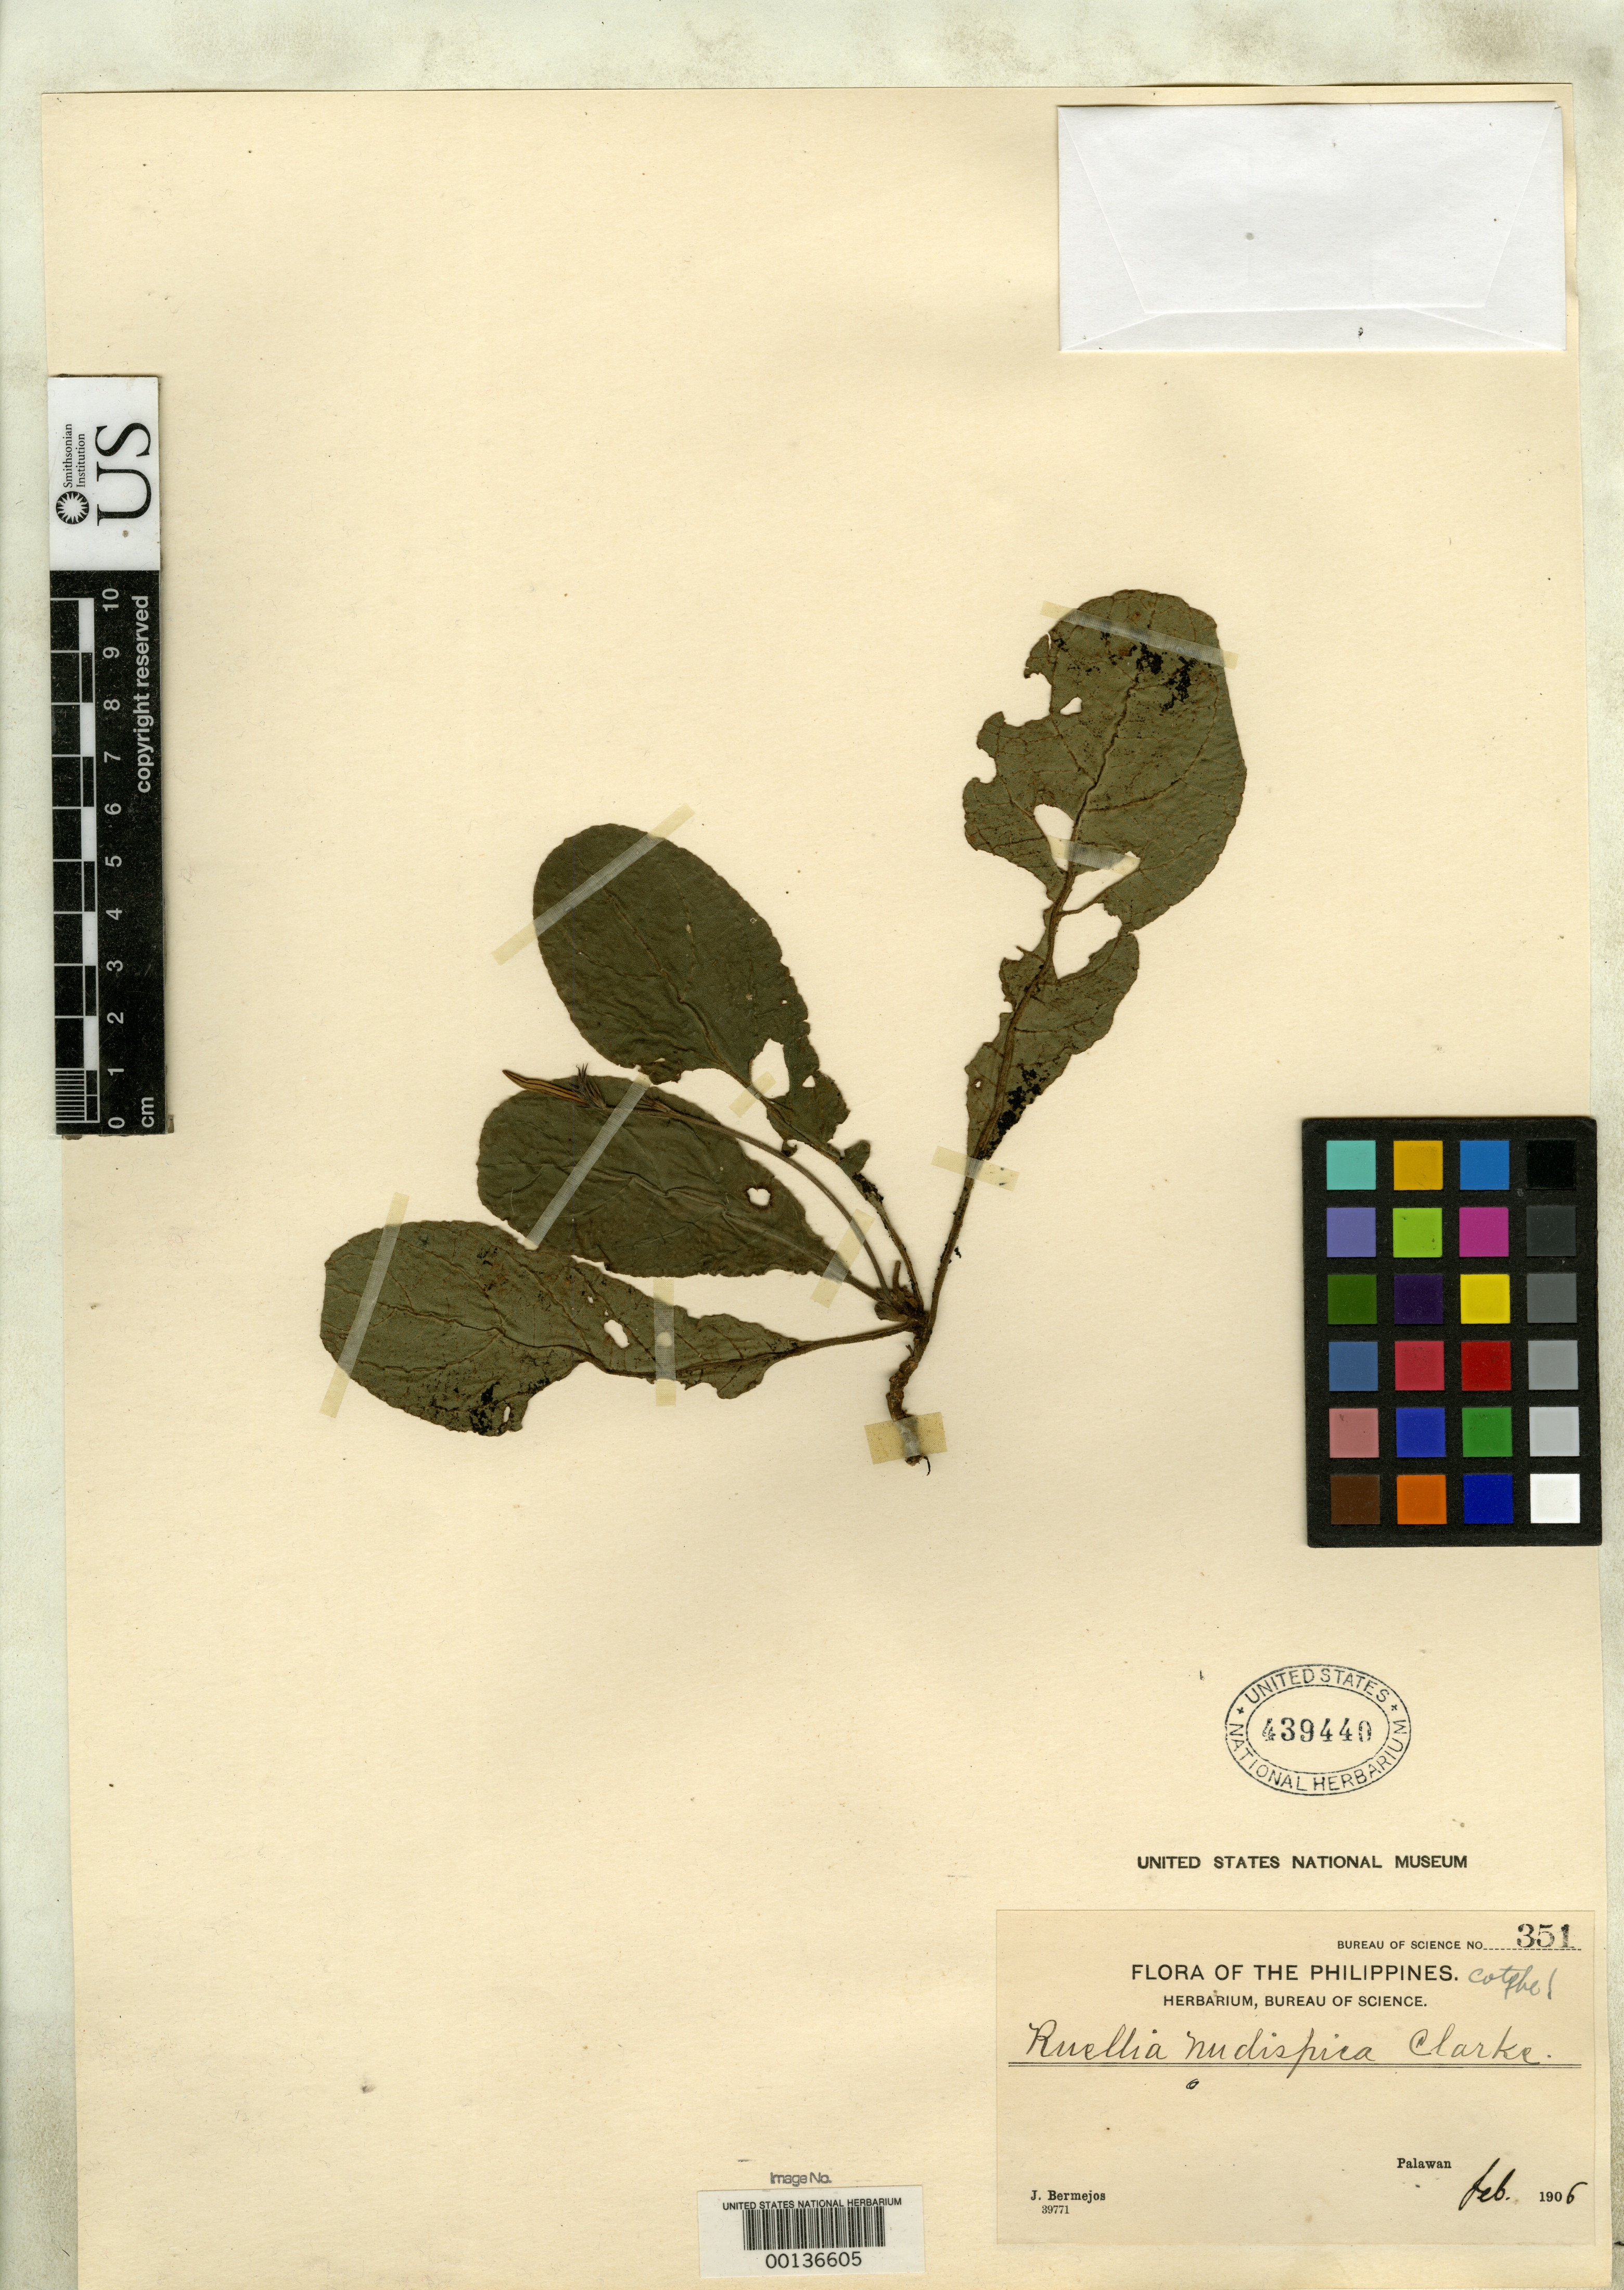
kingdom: Plantae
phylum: Tracheophyta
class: Magnoliopsida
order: Lamiales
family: Acanthaceae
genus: Ruellia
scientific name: Ruellia nudispica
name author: C.B. Clarke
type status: Isotype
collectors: J. Bermejos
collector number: Bur. Sci. 351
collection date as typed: Feb 1906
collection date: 1906-02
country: Philippines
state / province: Mimaropa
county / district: Palawan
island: Palawan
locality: Near Puerto Princesa.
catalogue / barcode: US 439440